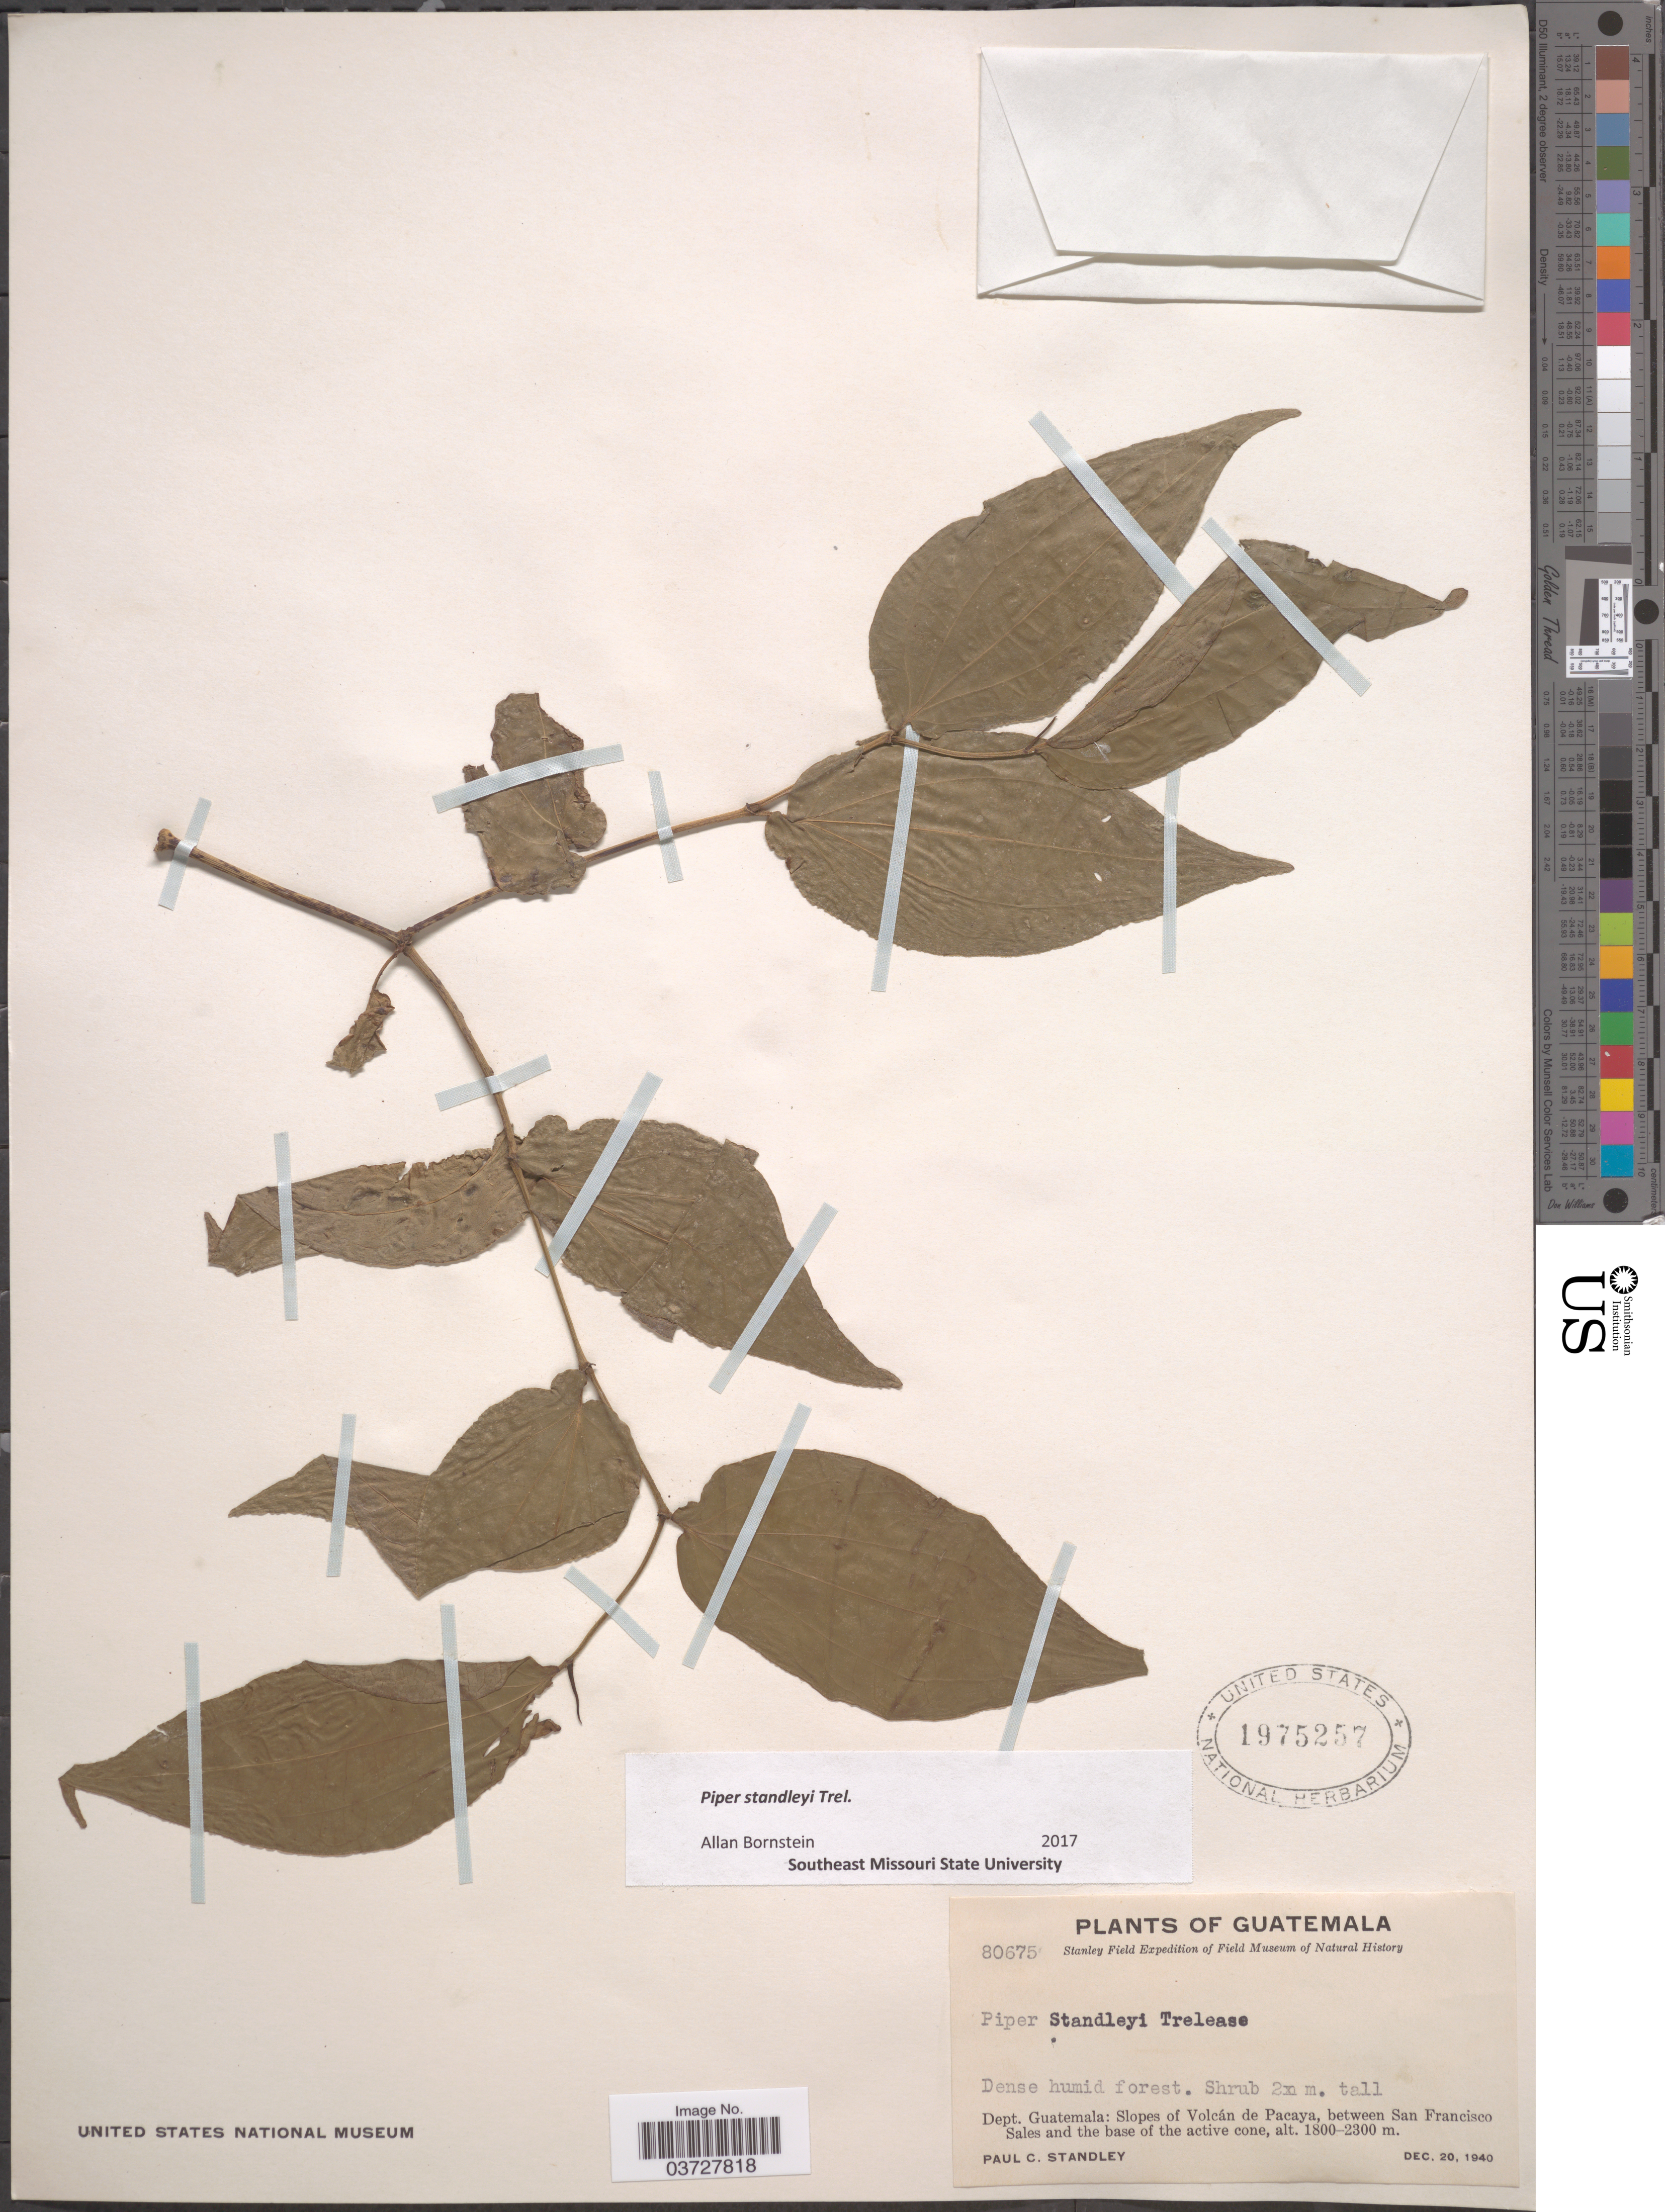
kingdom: Plantae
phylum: Tracheophyta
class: Magnoliopsida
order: Piperales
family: Piperaceae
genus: Piper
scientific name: Piper standleyi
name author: Trel.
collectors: P. C. Standley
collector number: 80675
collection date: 1940-12-20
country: Guatemala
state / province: Guatemala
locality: Dept. Guatemala: Slopes of Volcán de Pacaya, between San Francisco Sales and the base of the active cone.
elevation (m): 1800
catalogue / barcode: US 1975257